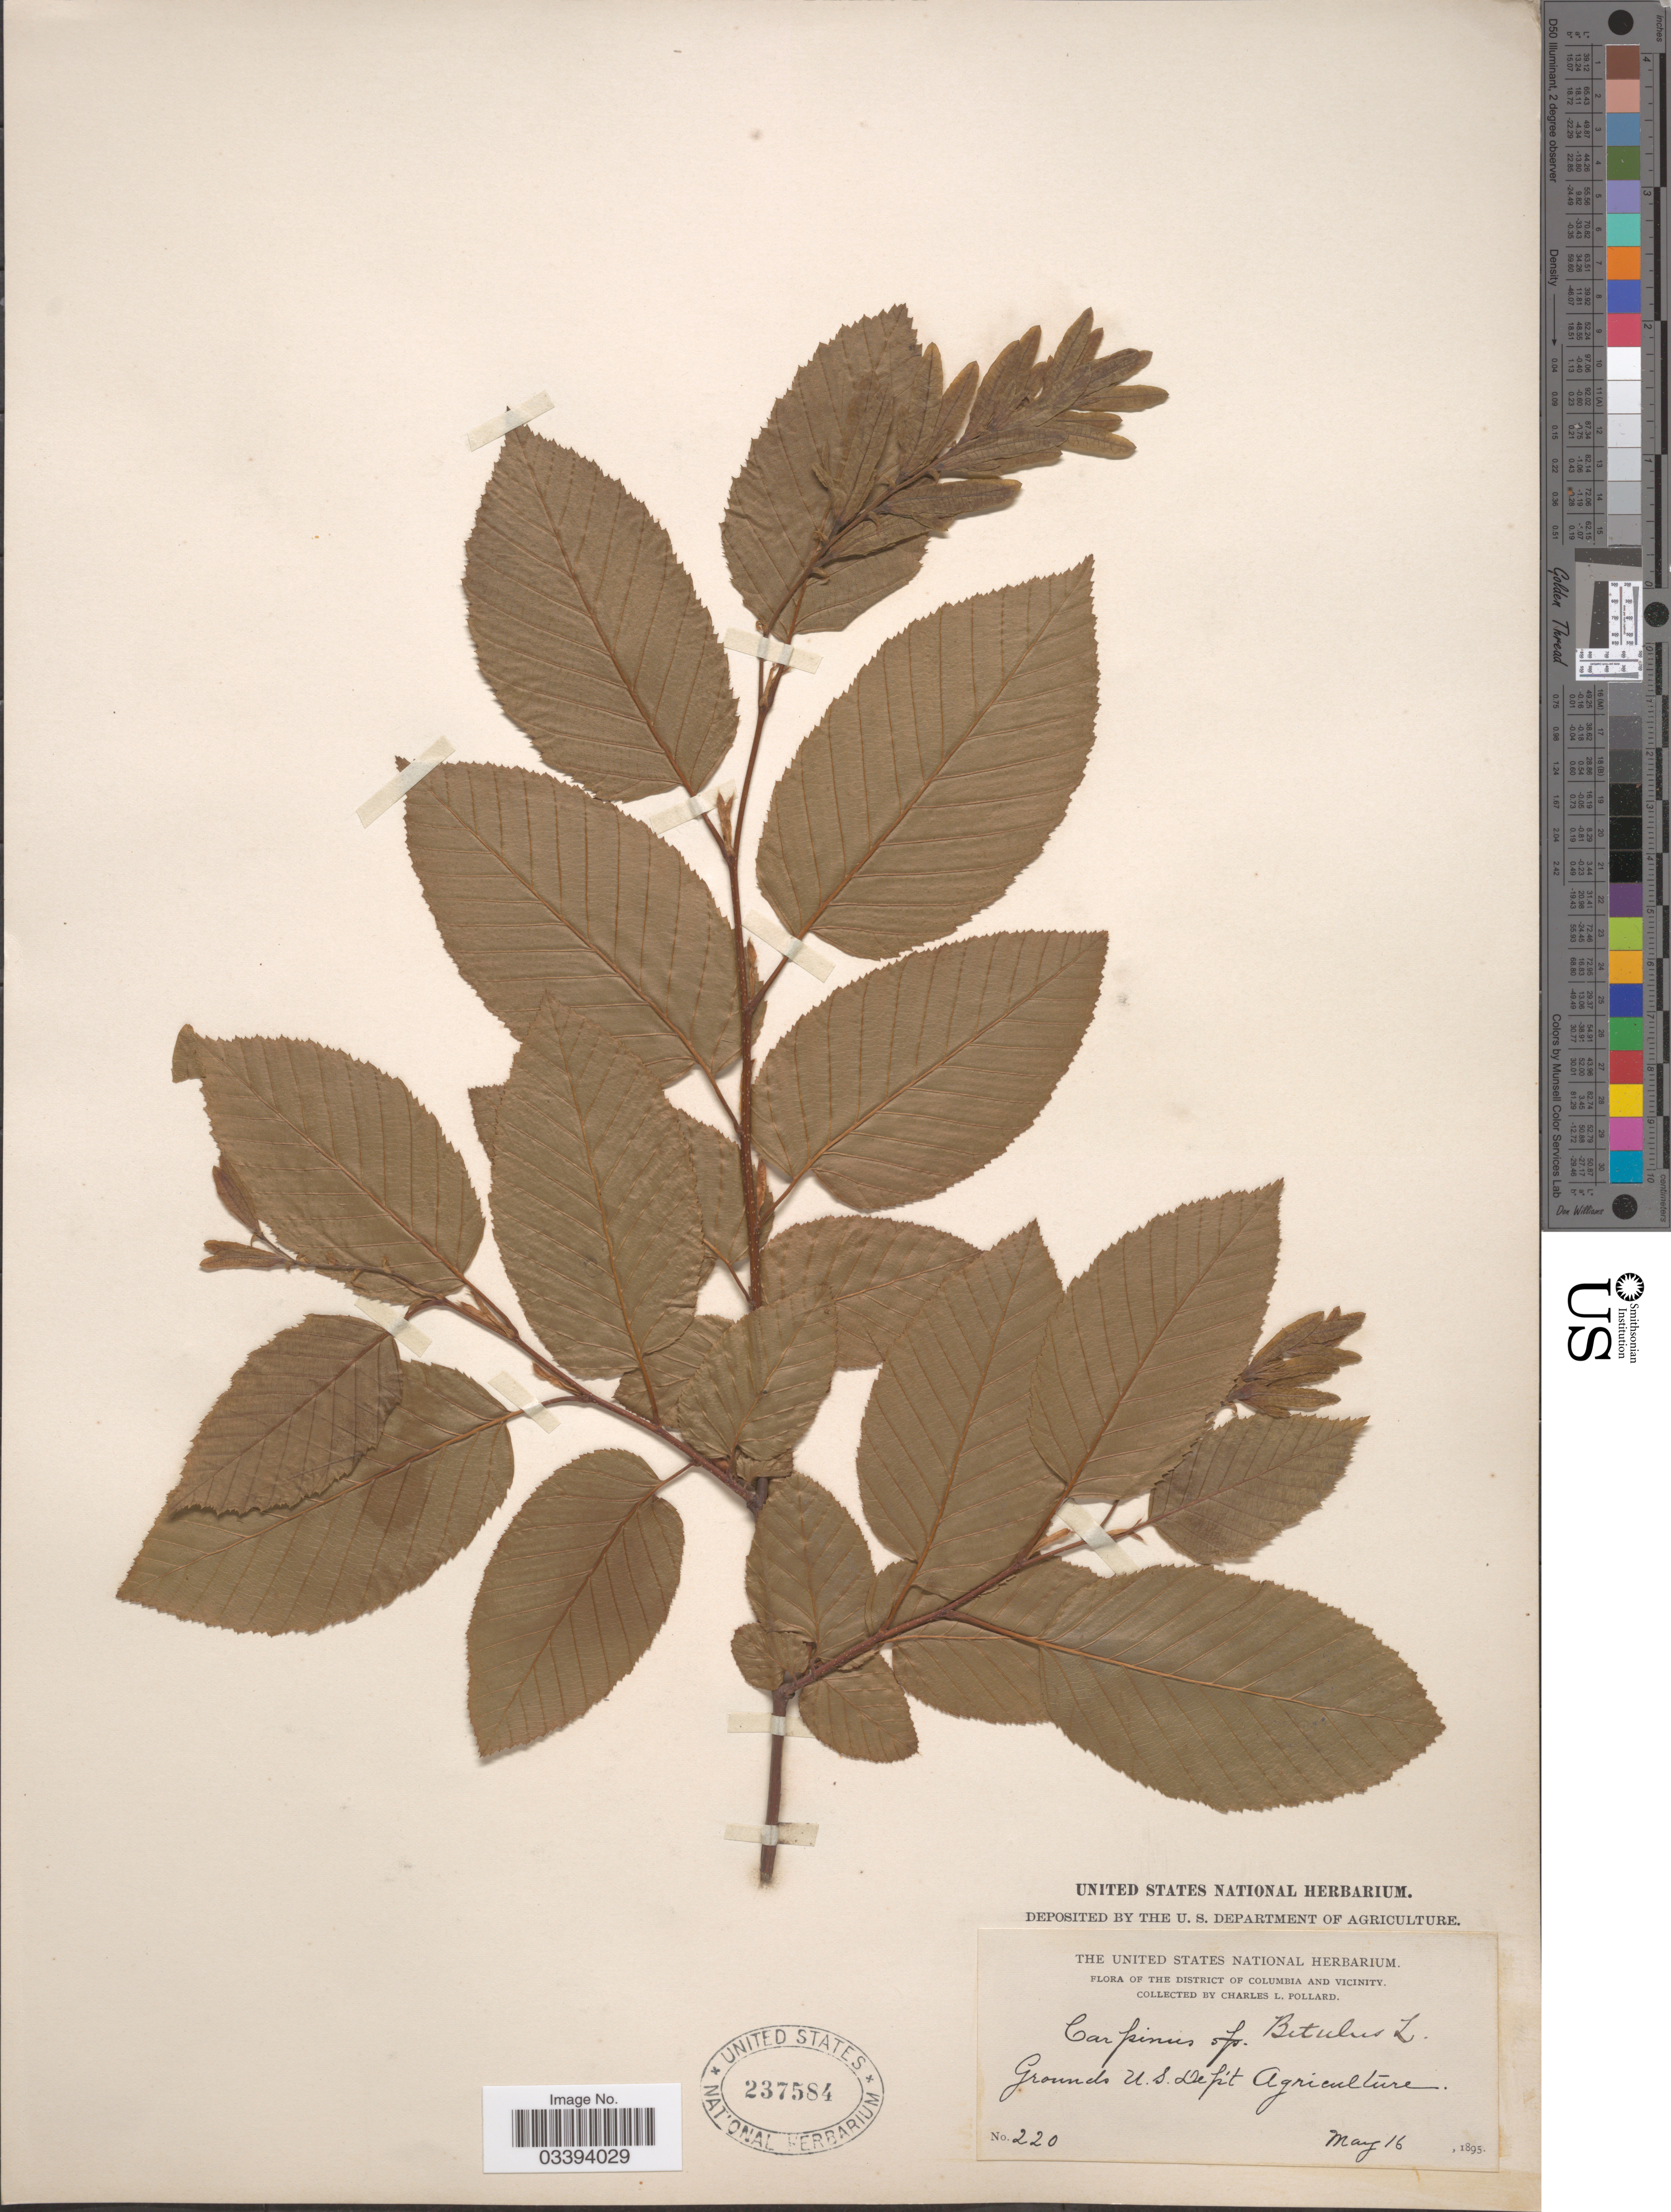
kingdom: Plantae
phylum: Tracheophyta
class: Magnoliopsida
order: Fagales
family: Betulaceae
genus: Carpinus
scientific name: Carpinus betulus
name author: L.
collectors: C. L. Pollard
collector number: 220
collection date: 1895-05-16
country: United States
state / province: District of Columbia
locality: District of Colombia and vicinity. Grounds U.S. Dept Agriculture.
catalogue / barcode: US 237584